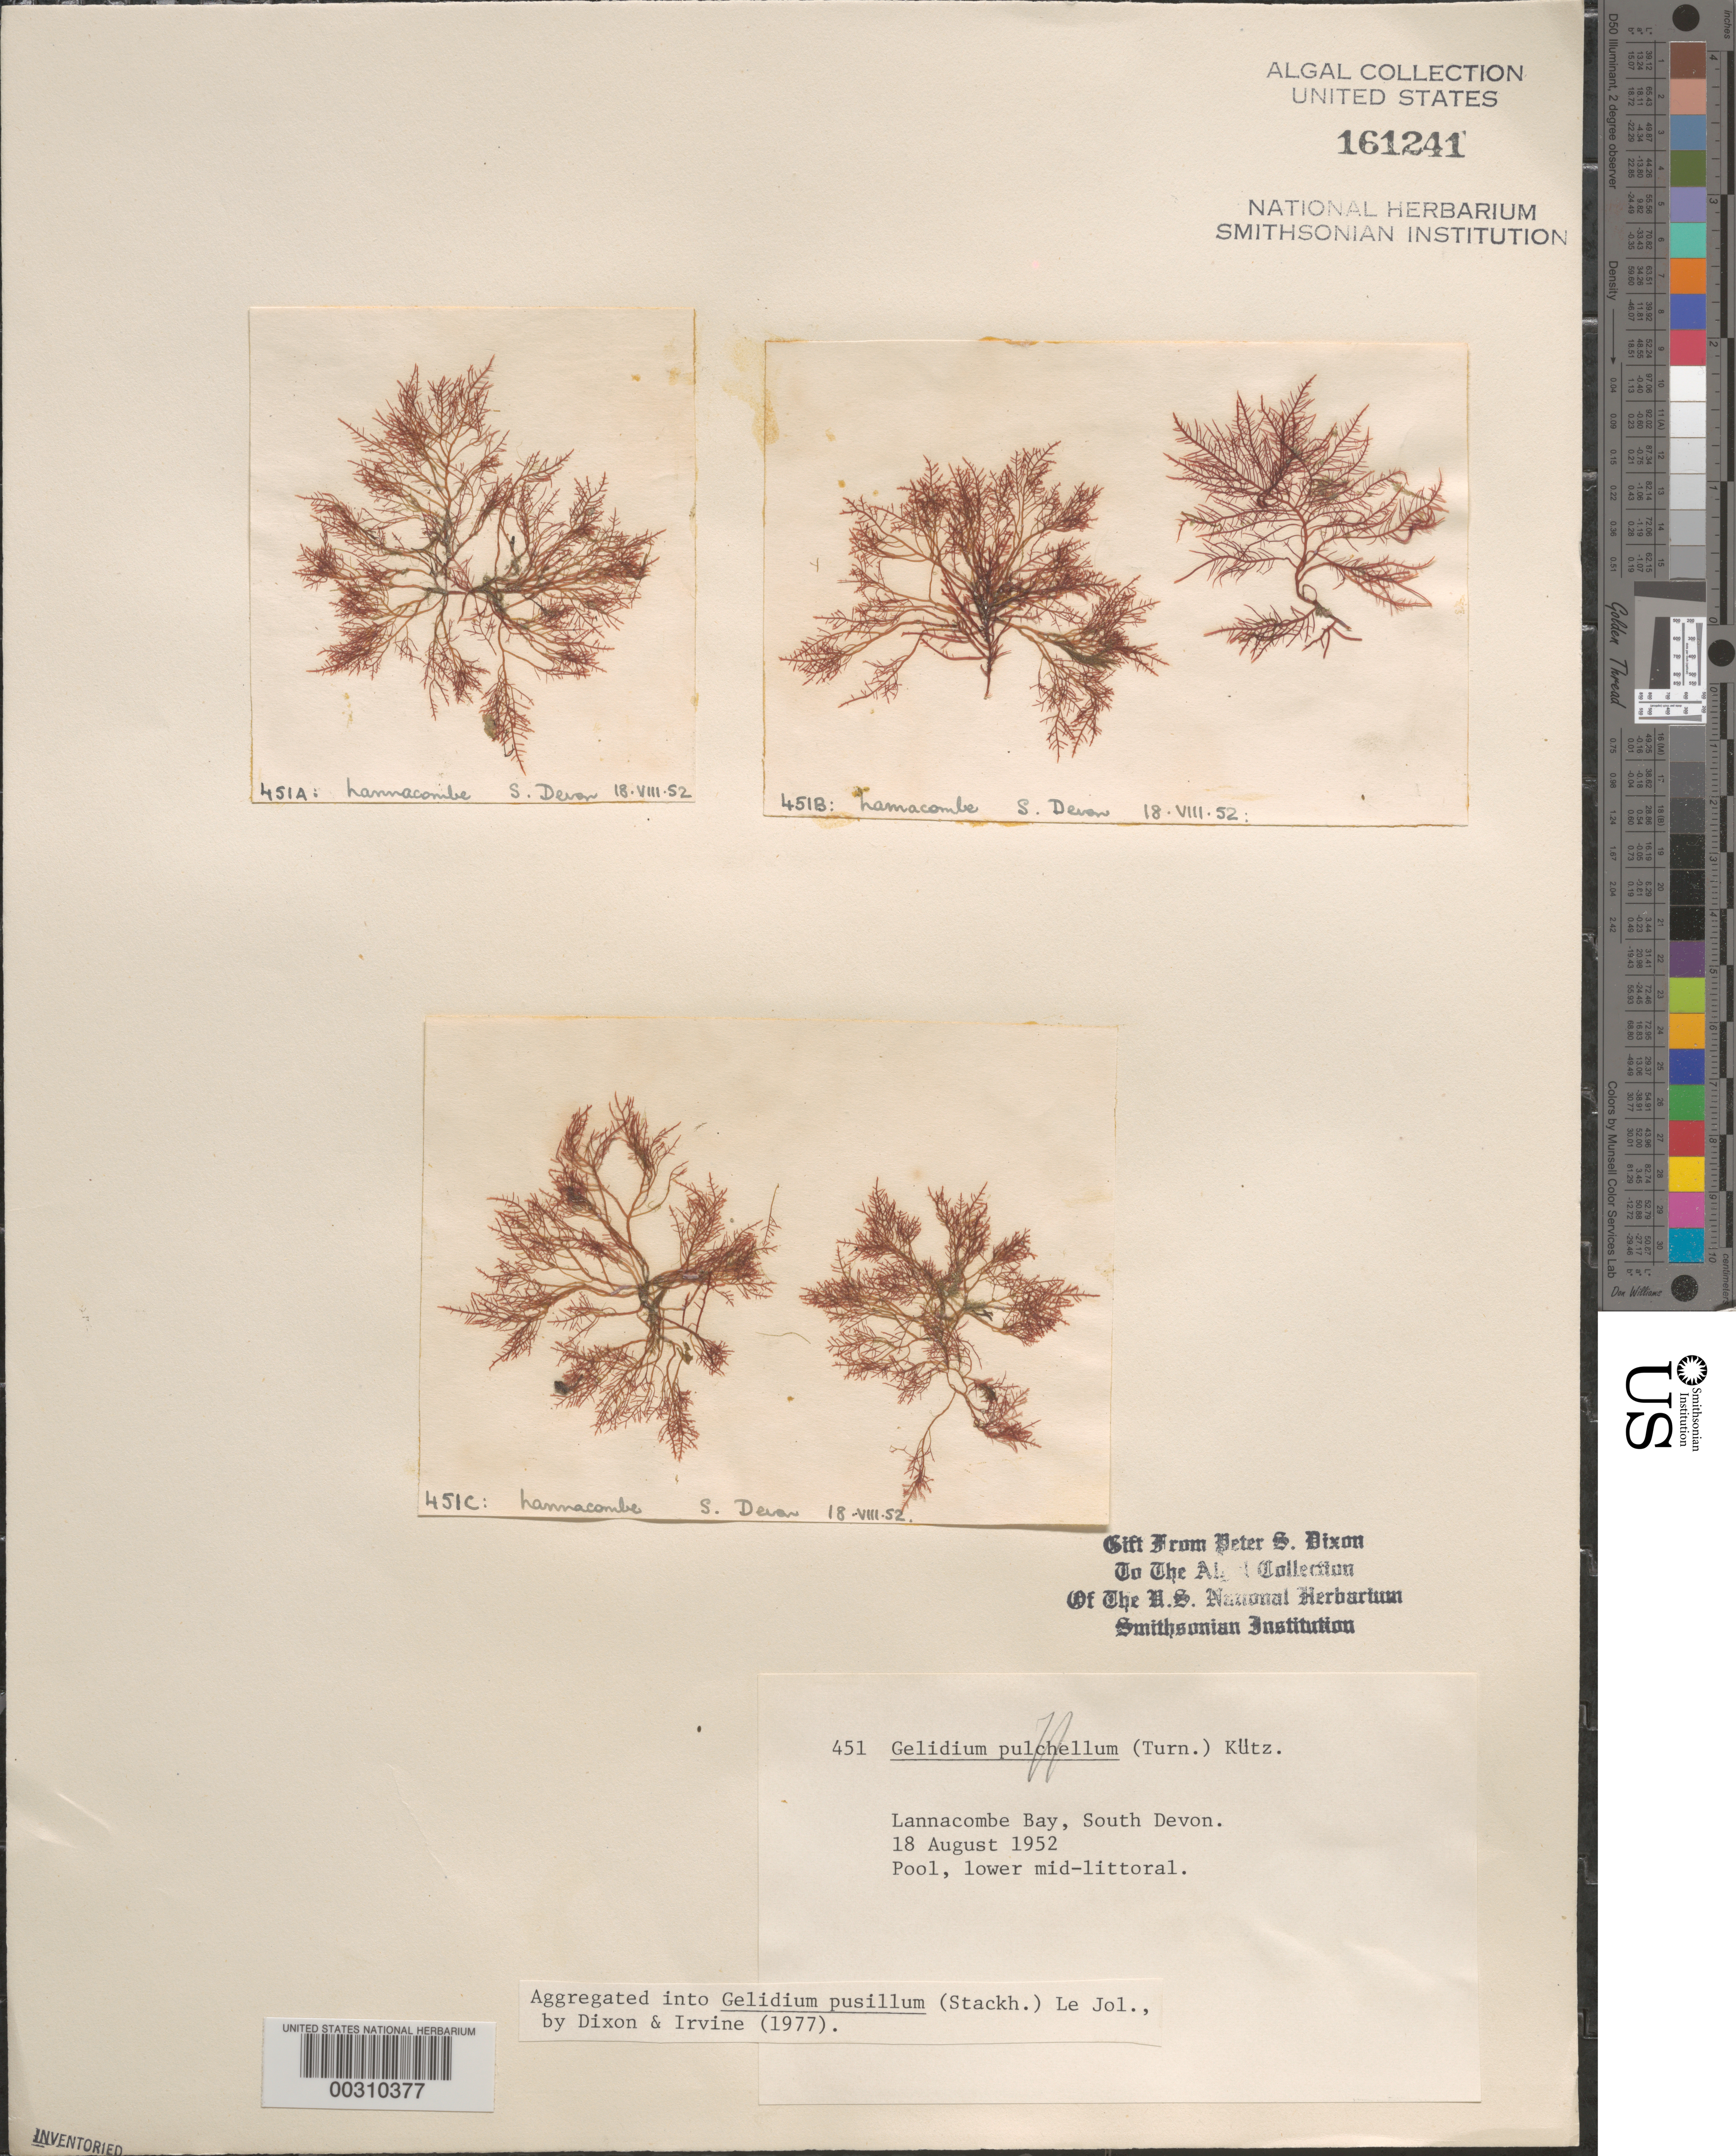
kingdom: Plantae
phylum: Rhodophyta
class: Florideophyceae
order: Gelidiales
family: Gelidiaceae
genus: Gelidium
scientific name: Gelidium pusillum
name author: (Stackh.) Le Jol.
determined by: Dixon, P. S.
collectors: P. S. Dixon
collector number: PSD 451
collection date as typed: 18 Aug 1952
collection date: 1952-08-18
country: United Kingdom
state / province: England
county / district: Devon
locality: Lannacombe Bay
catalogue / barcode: US 161241